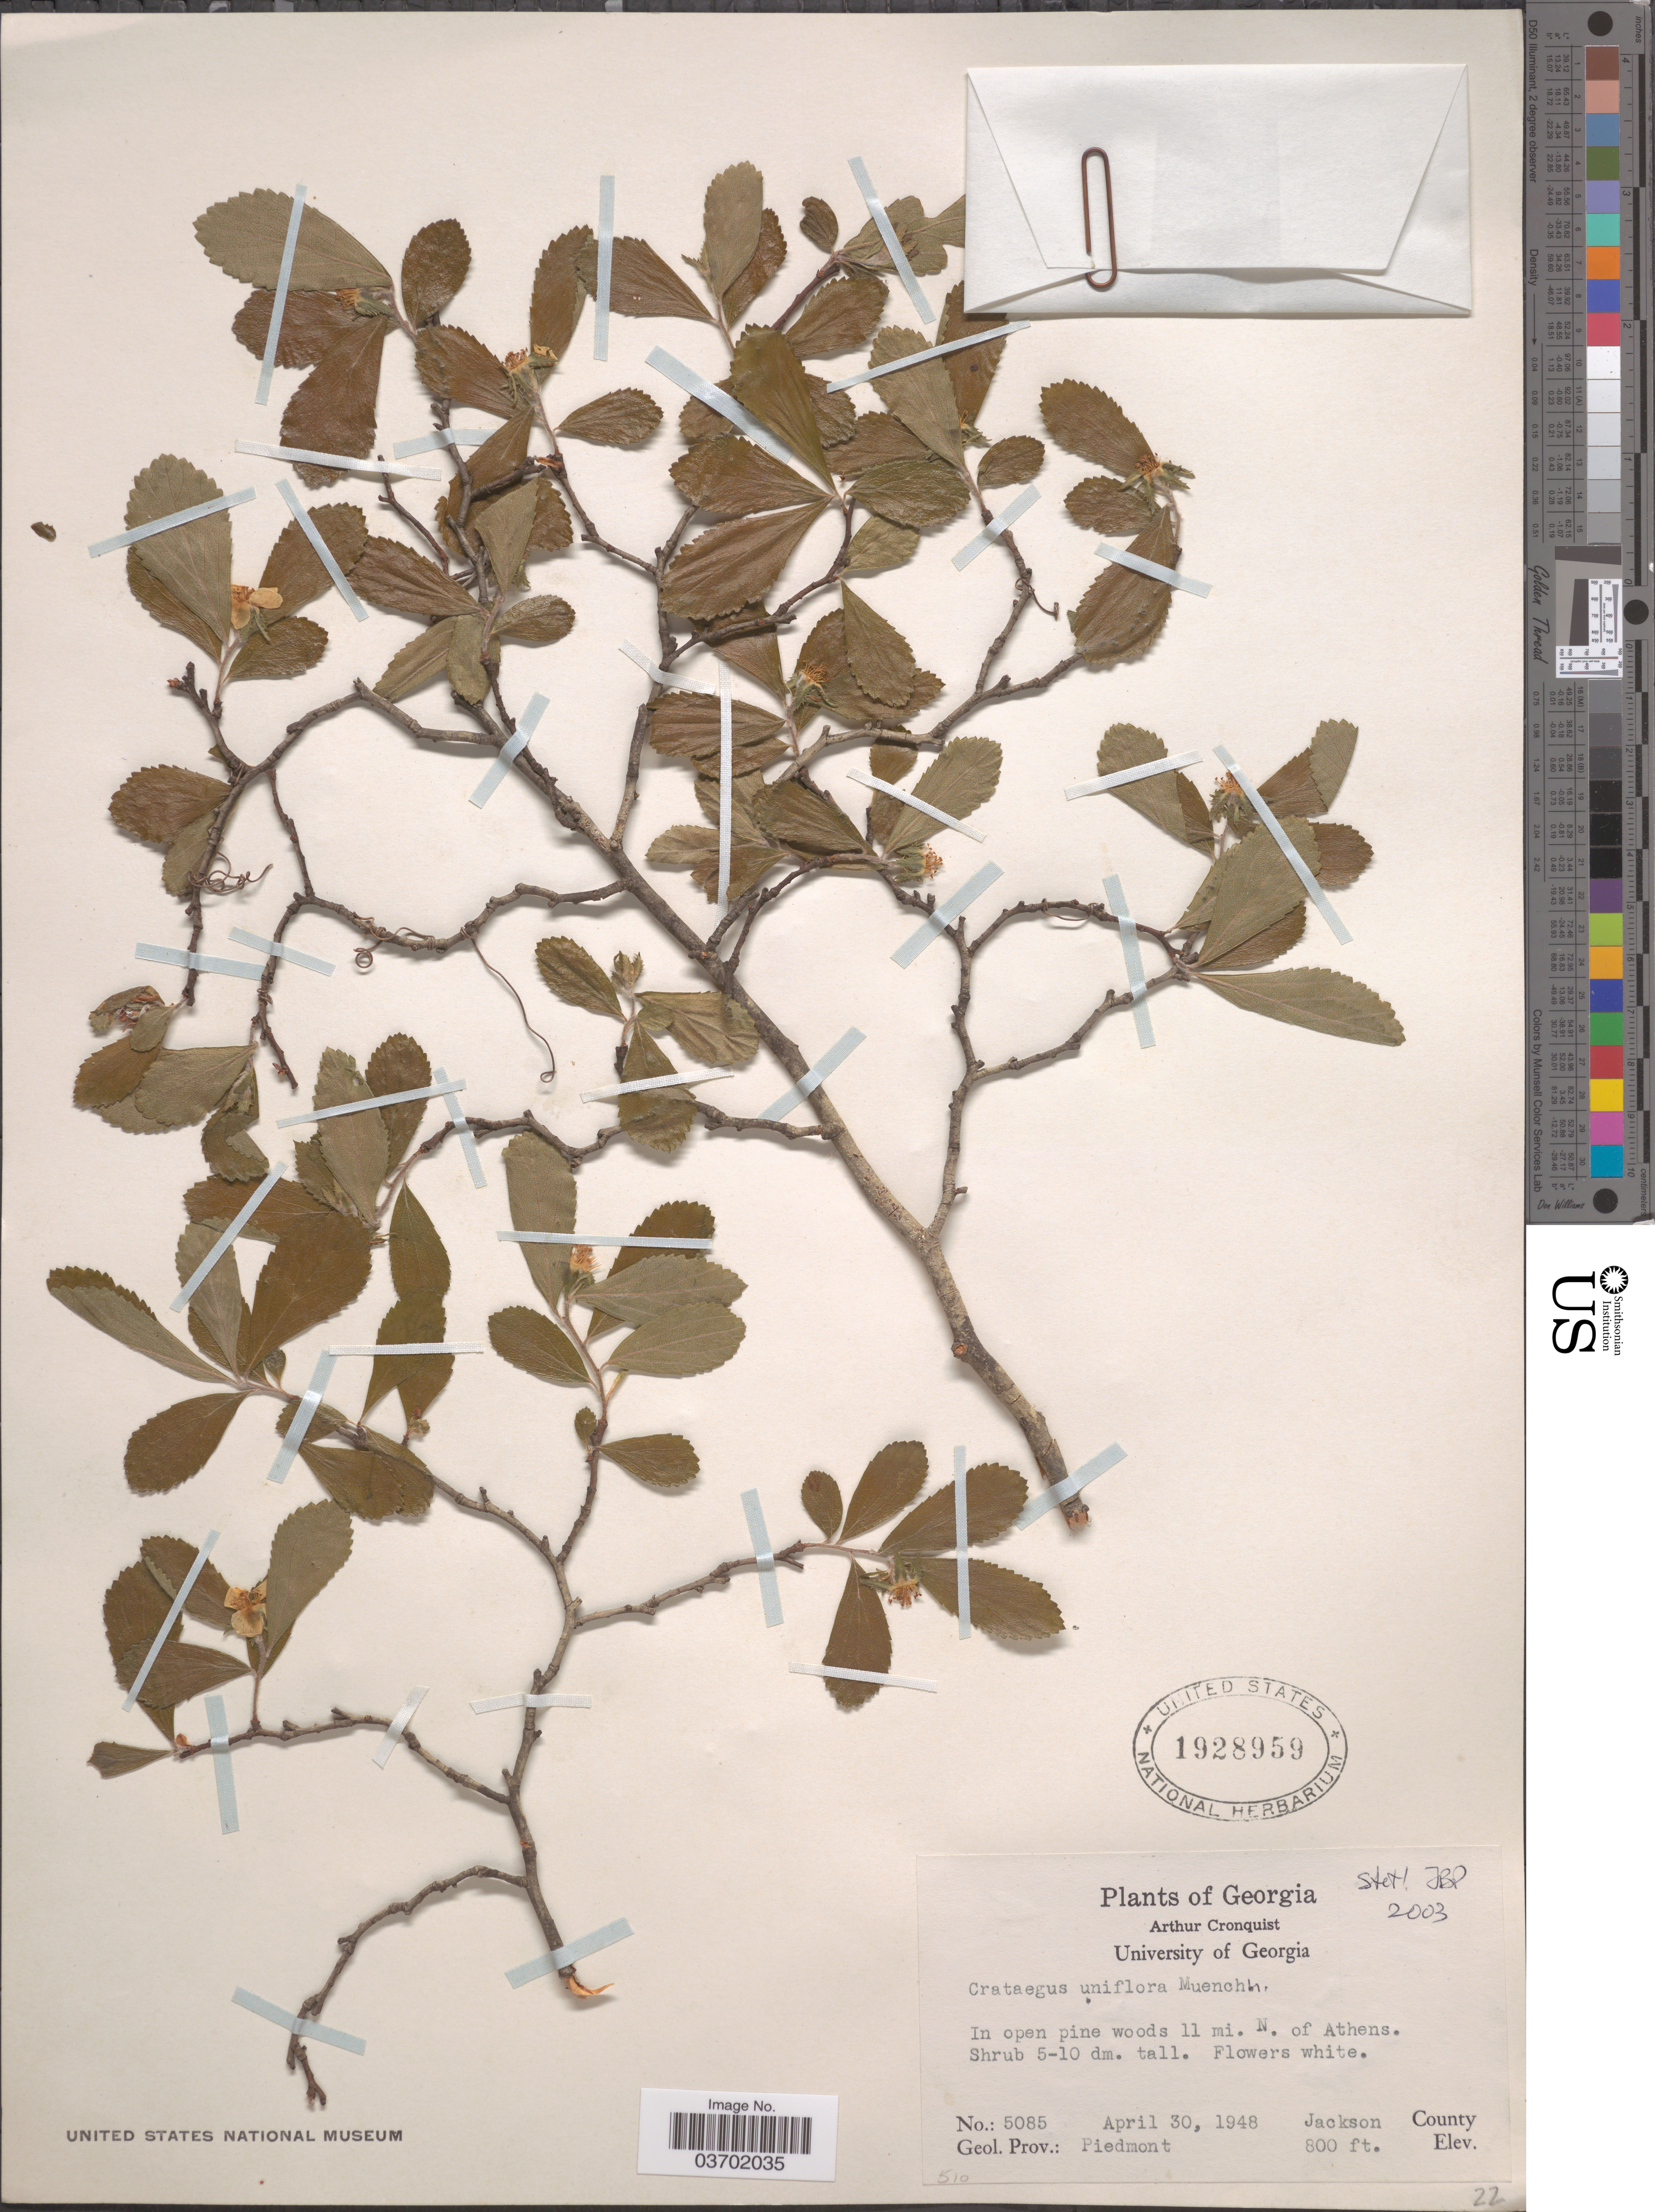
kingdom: Plantae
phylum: Tracheophyta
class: Magnoliopsida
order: Rosales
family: Rosaceae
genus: Crataegus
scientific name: Crataegus uniflora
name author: Münchh.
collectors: A. J. Cronquist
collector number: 5085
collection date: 1948-04-30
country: United States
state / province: Georgia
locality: In open pine woods 11 mi. N. of Athens. Jackson County. Geol. Prov.: Piedmont.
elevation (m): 244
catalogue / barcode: US 1928959